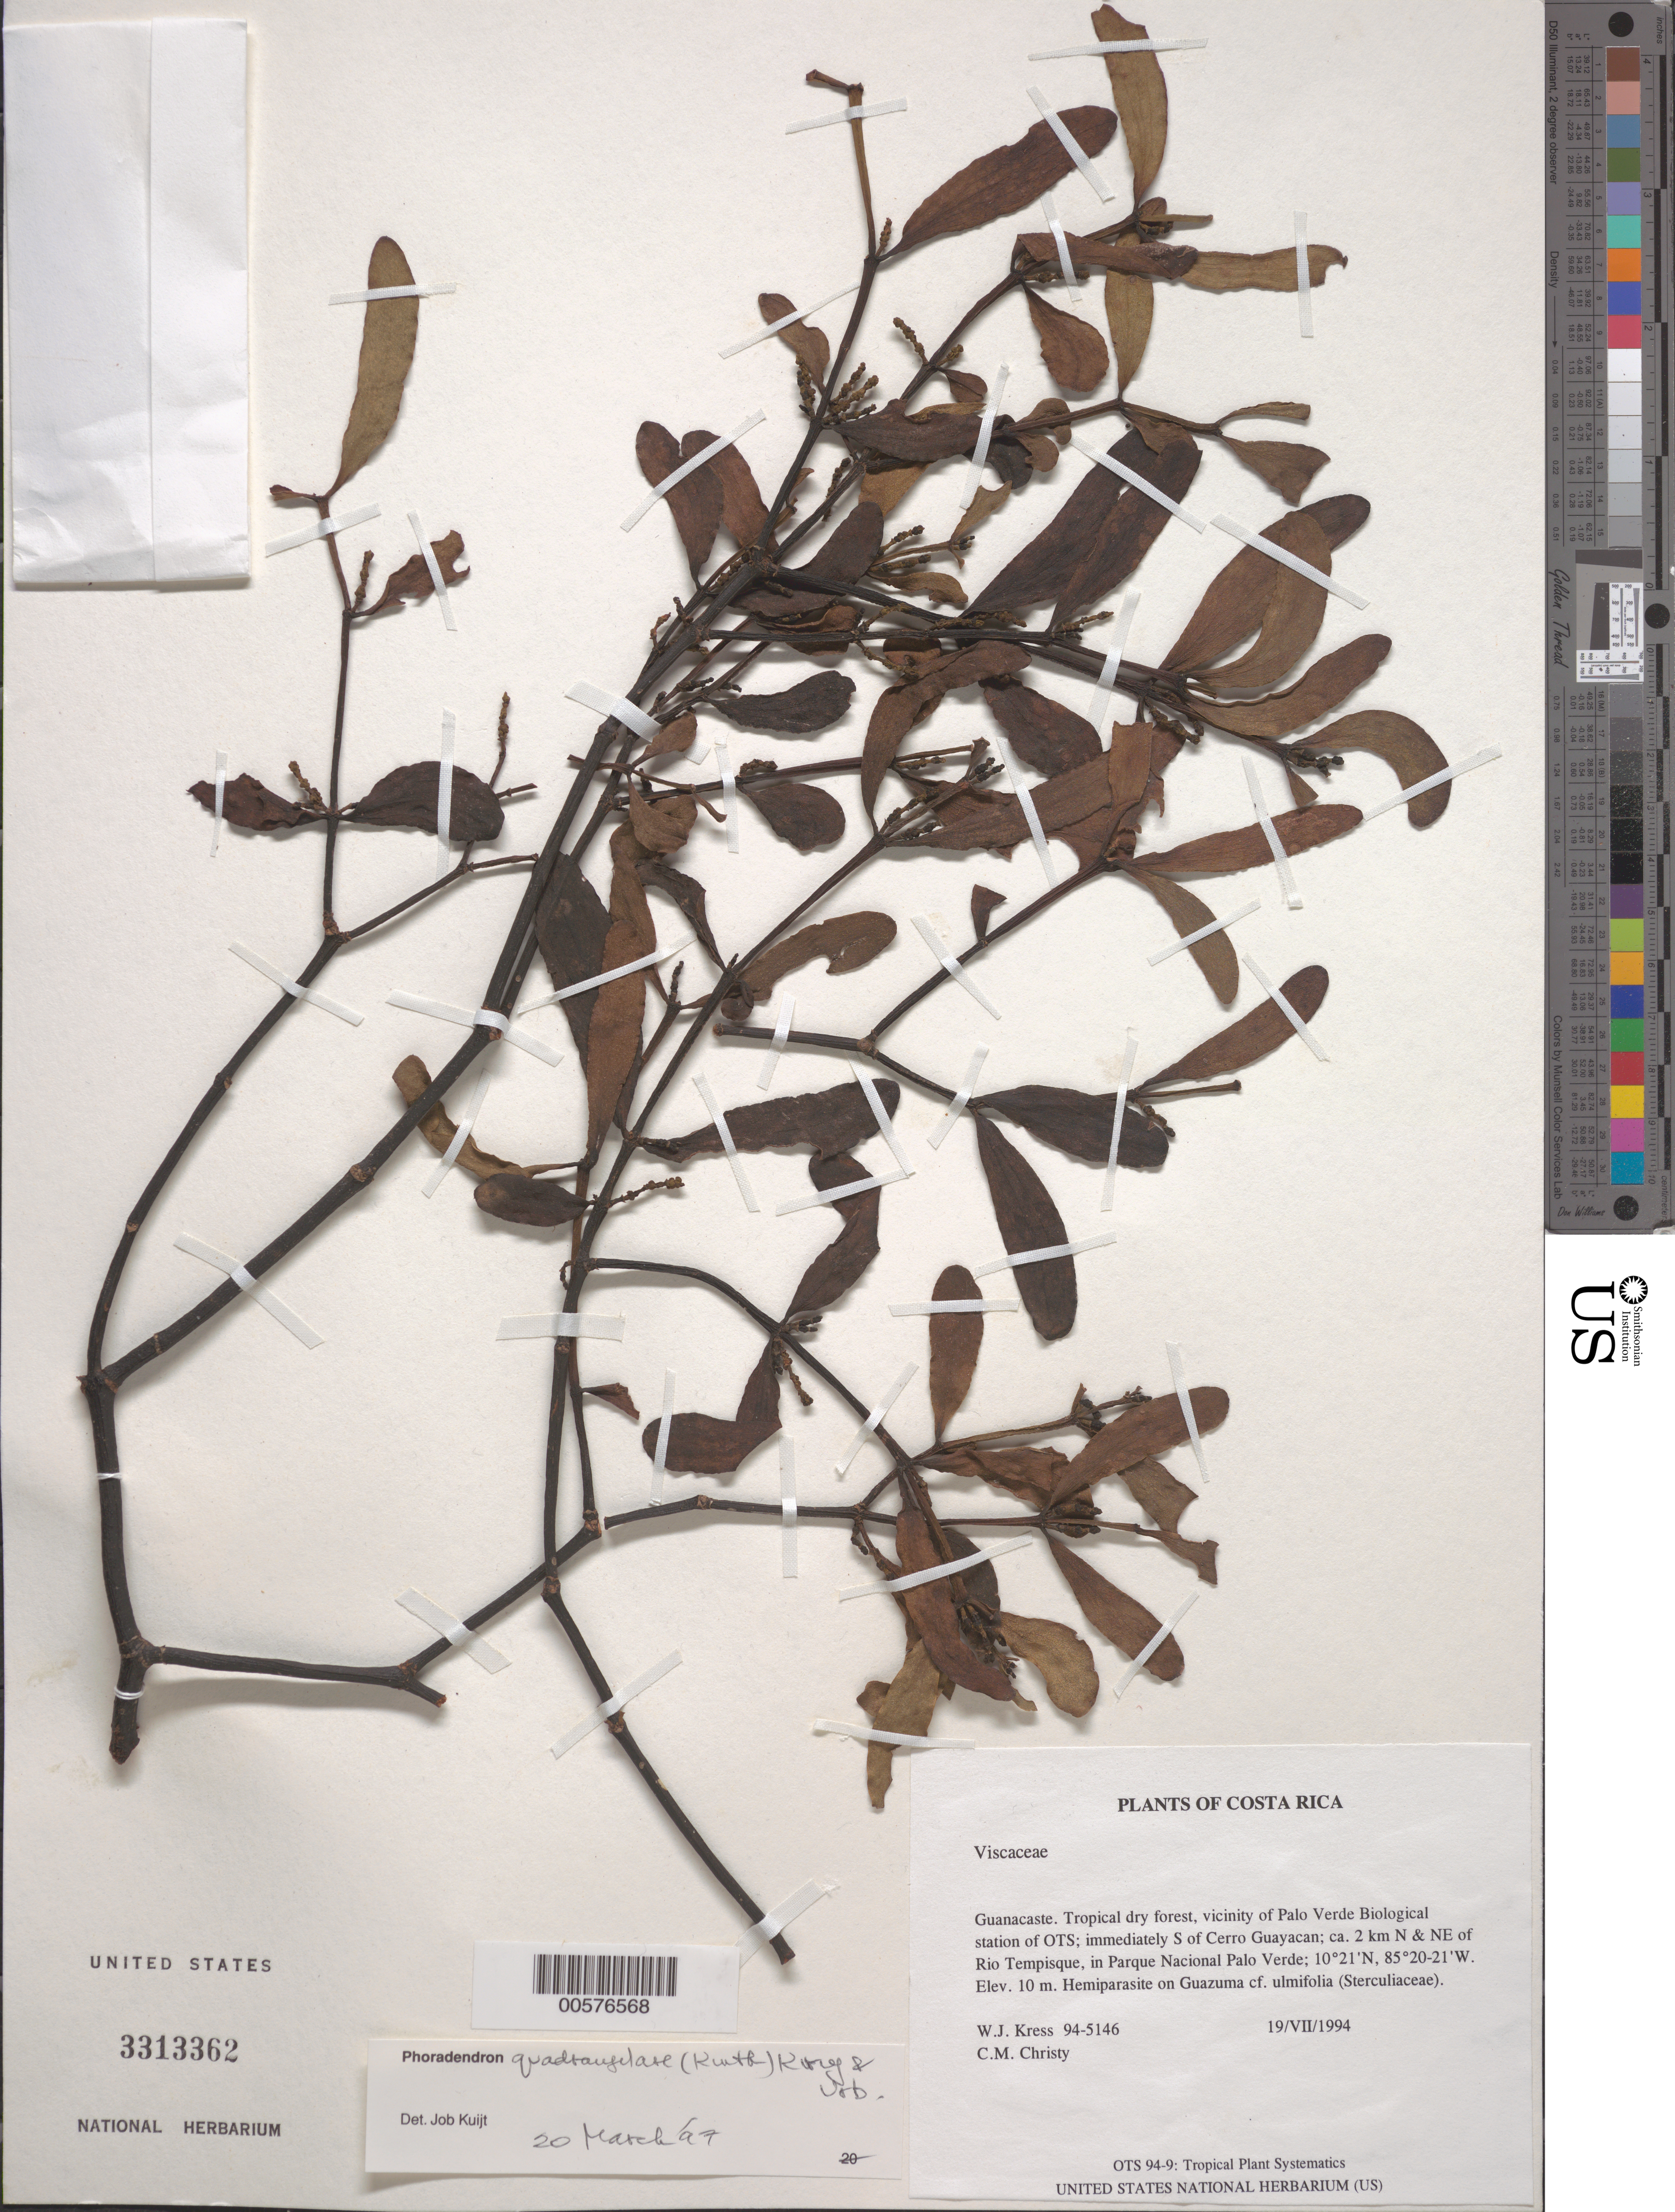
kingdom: Plantae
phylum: Tracheophyta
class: Magnoliopsida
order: Santalales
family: Viscaceae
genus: Phoradendron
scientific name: Phoradendron quadrangulare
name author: (Kunth) Griseb.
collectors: W. J. Kress & C. M. Christy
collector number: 94-5146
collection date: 1994-07-19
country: Costa Rica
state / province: Guanacaste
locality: Tropical dry forest, vicinity of Palo Verde Biological station of OTS; immediately S of Cerro Guayacan; ca. 2 km N & NE of Rio Tempisque, in Parque Nacional Palo Verde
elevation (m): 10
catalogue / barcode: US 3313362